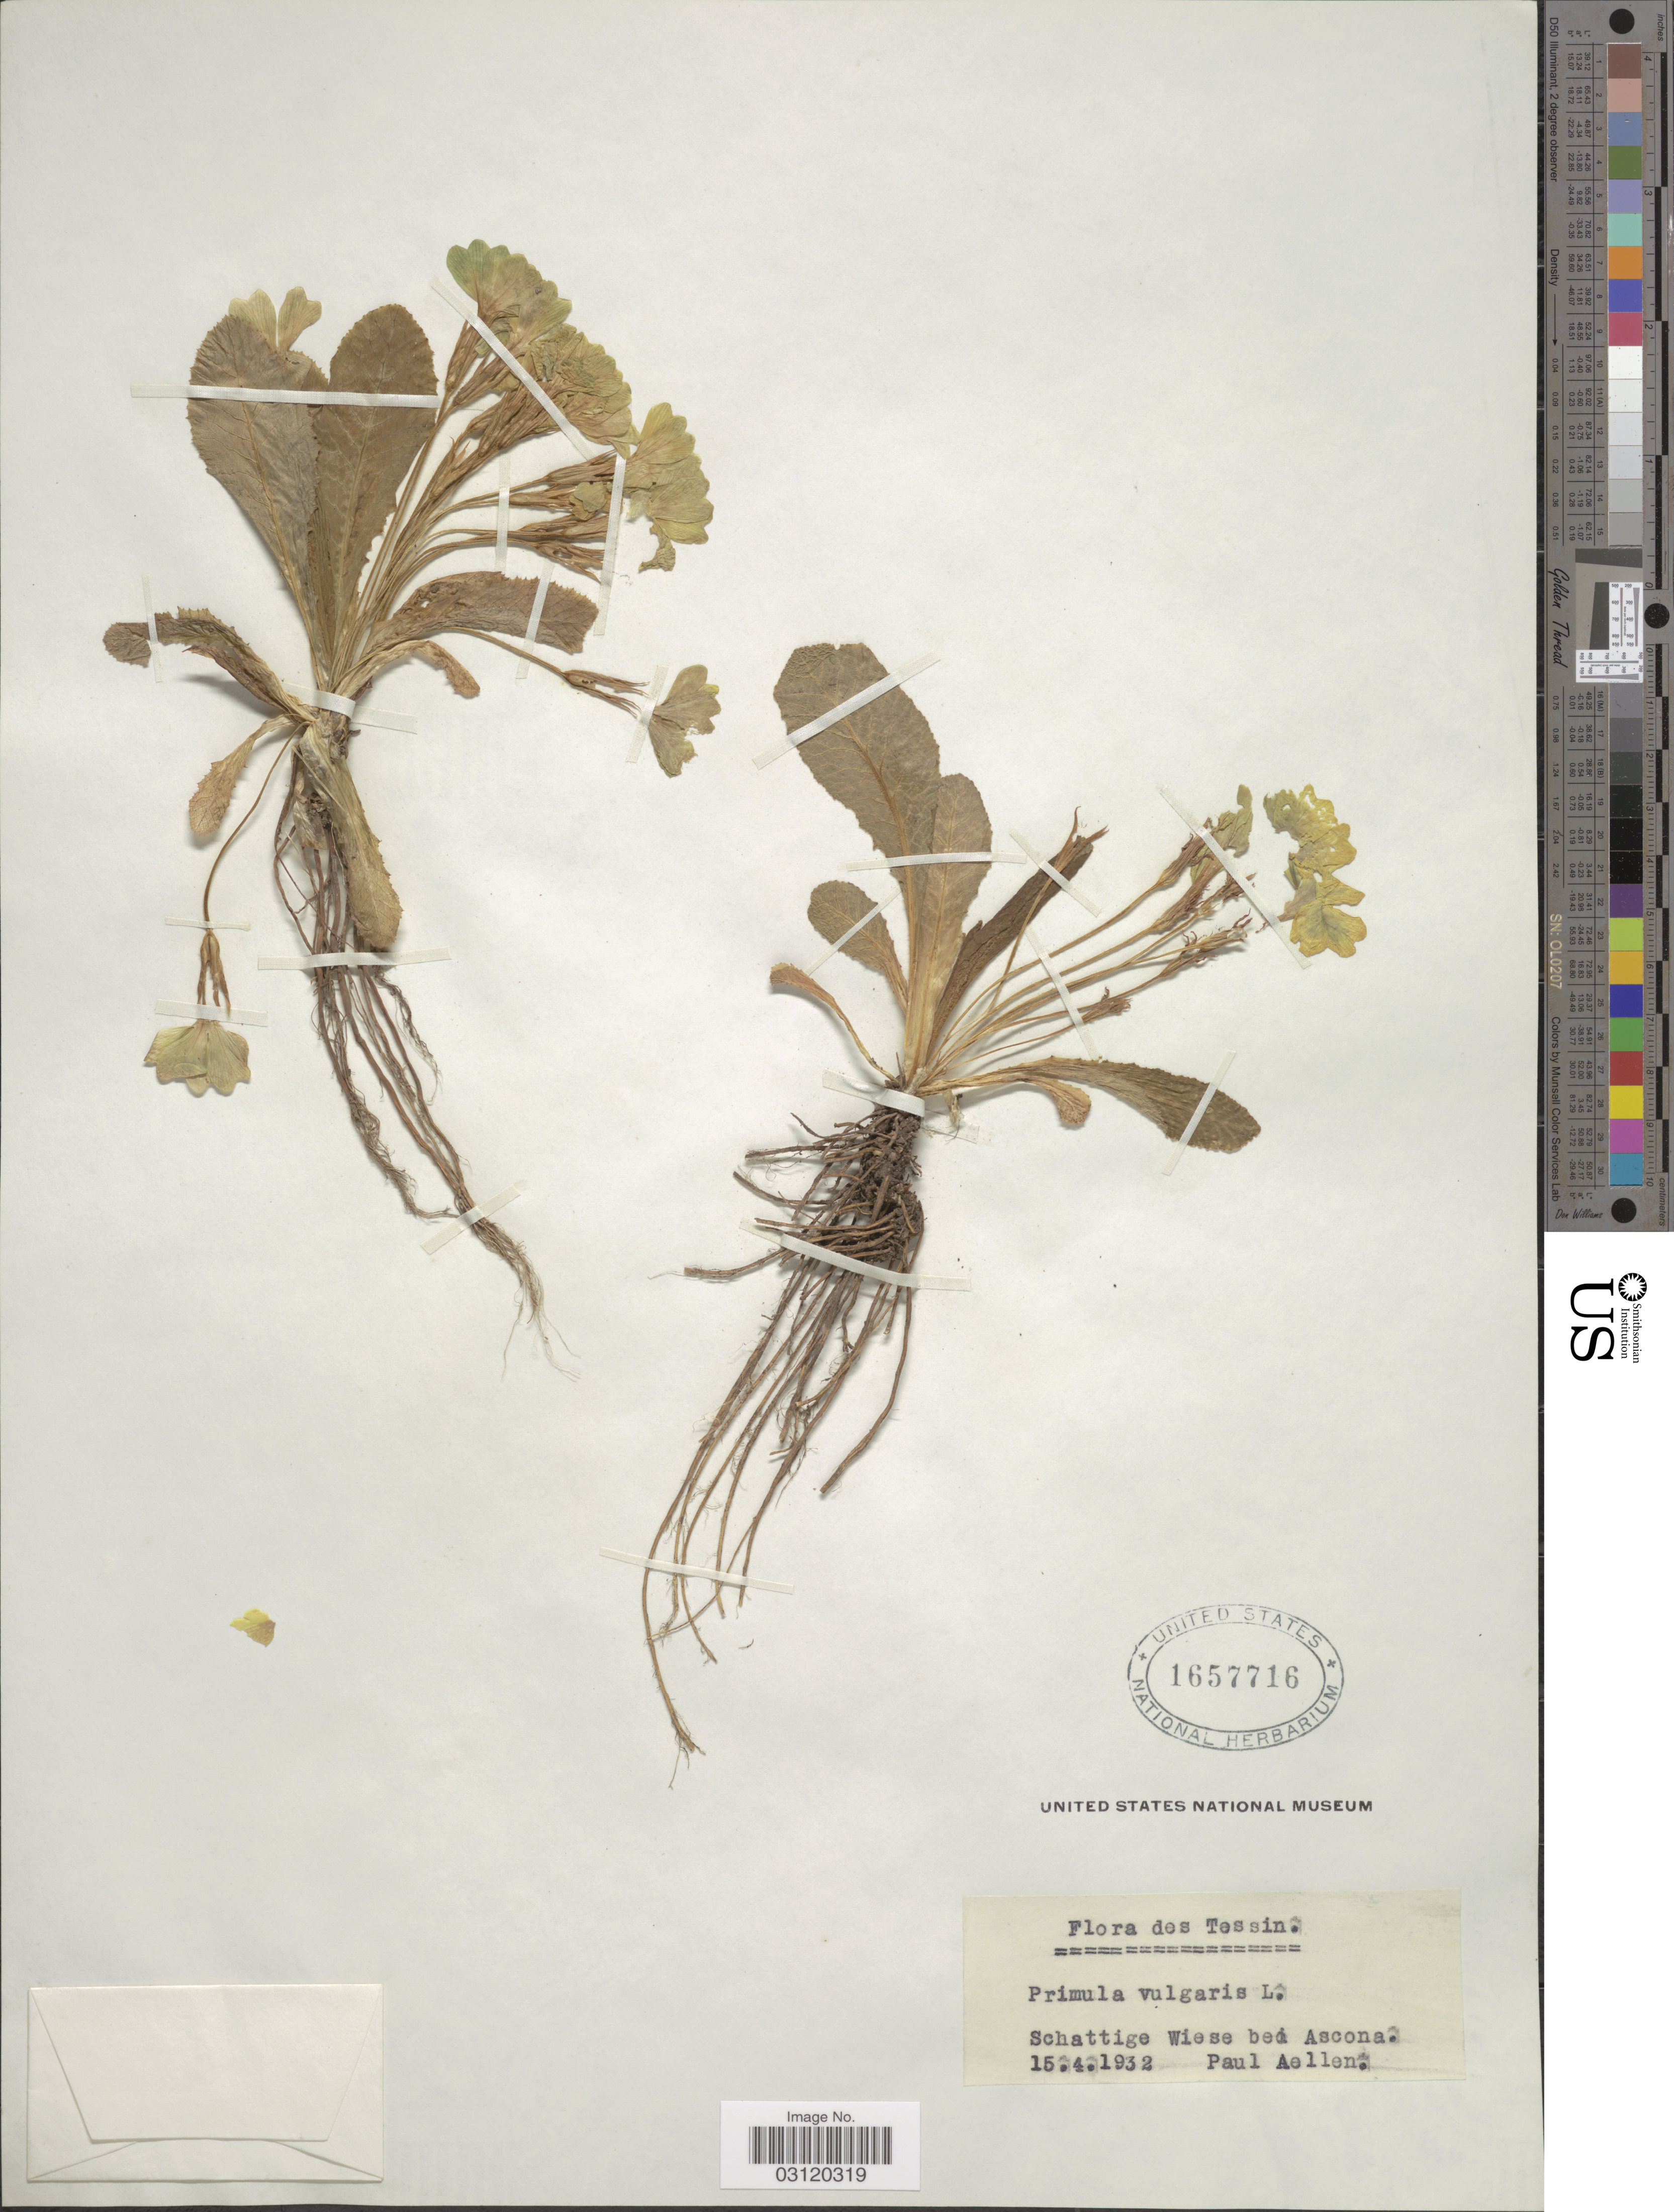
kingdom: Plantae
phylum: Tracheophyta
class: Magnoliopsida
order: Ericales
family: Primulaceae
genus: Primula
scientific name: Primula vulgaris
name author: Huds.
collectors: P. Aellen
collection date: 1932-04-15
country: Switzerland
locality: Tessin, Schattige Wiese bed Ascona.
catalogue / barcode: US 1657716